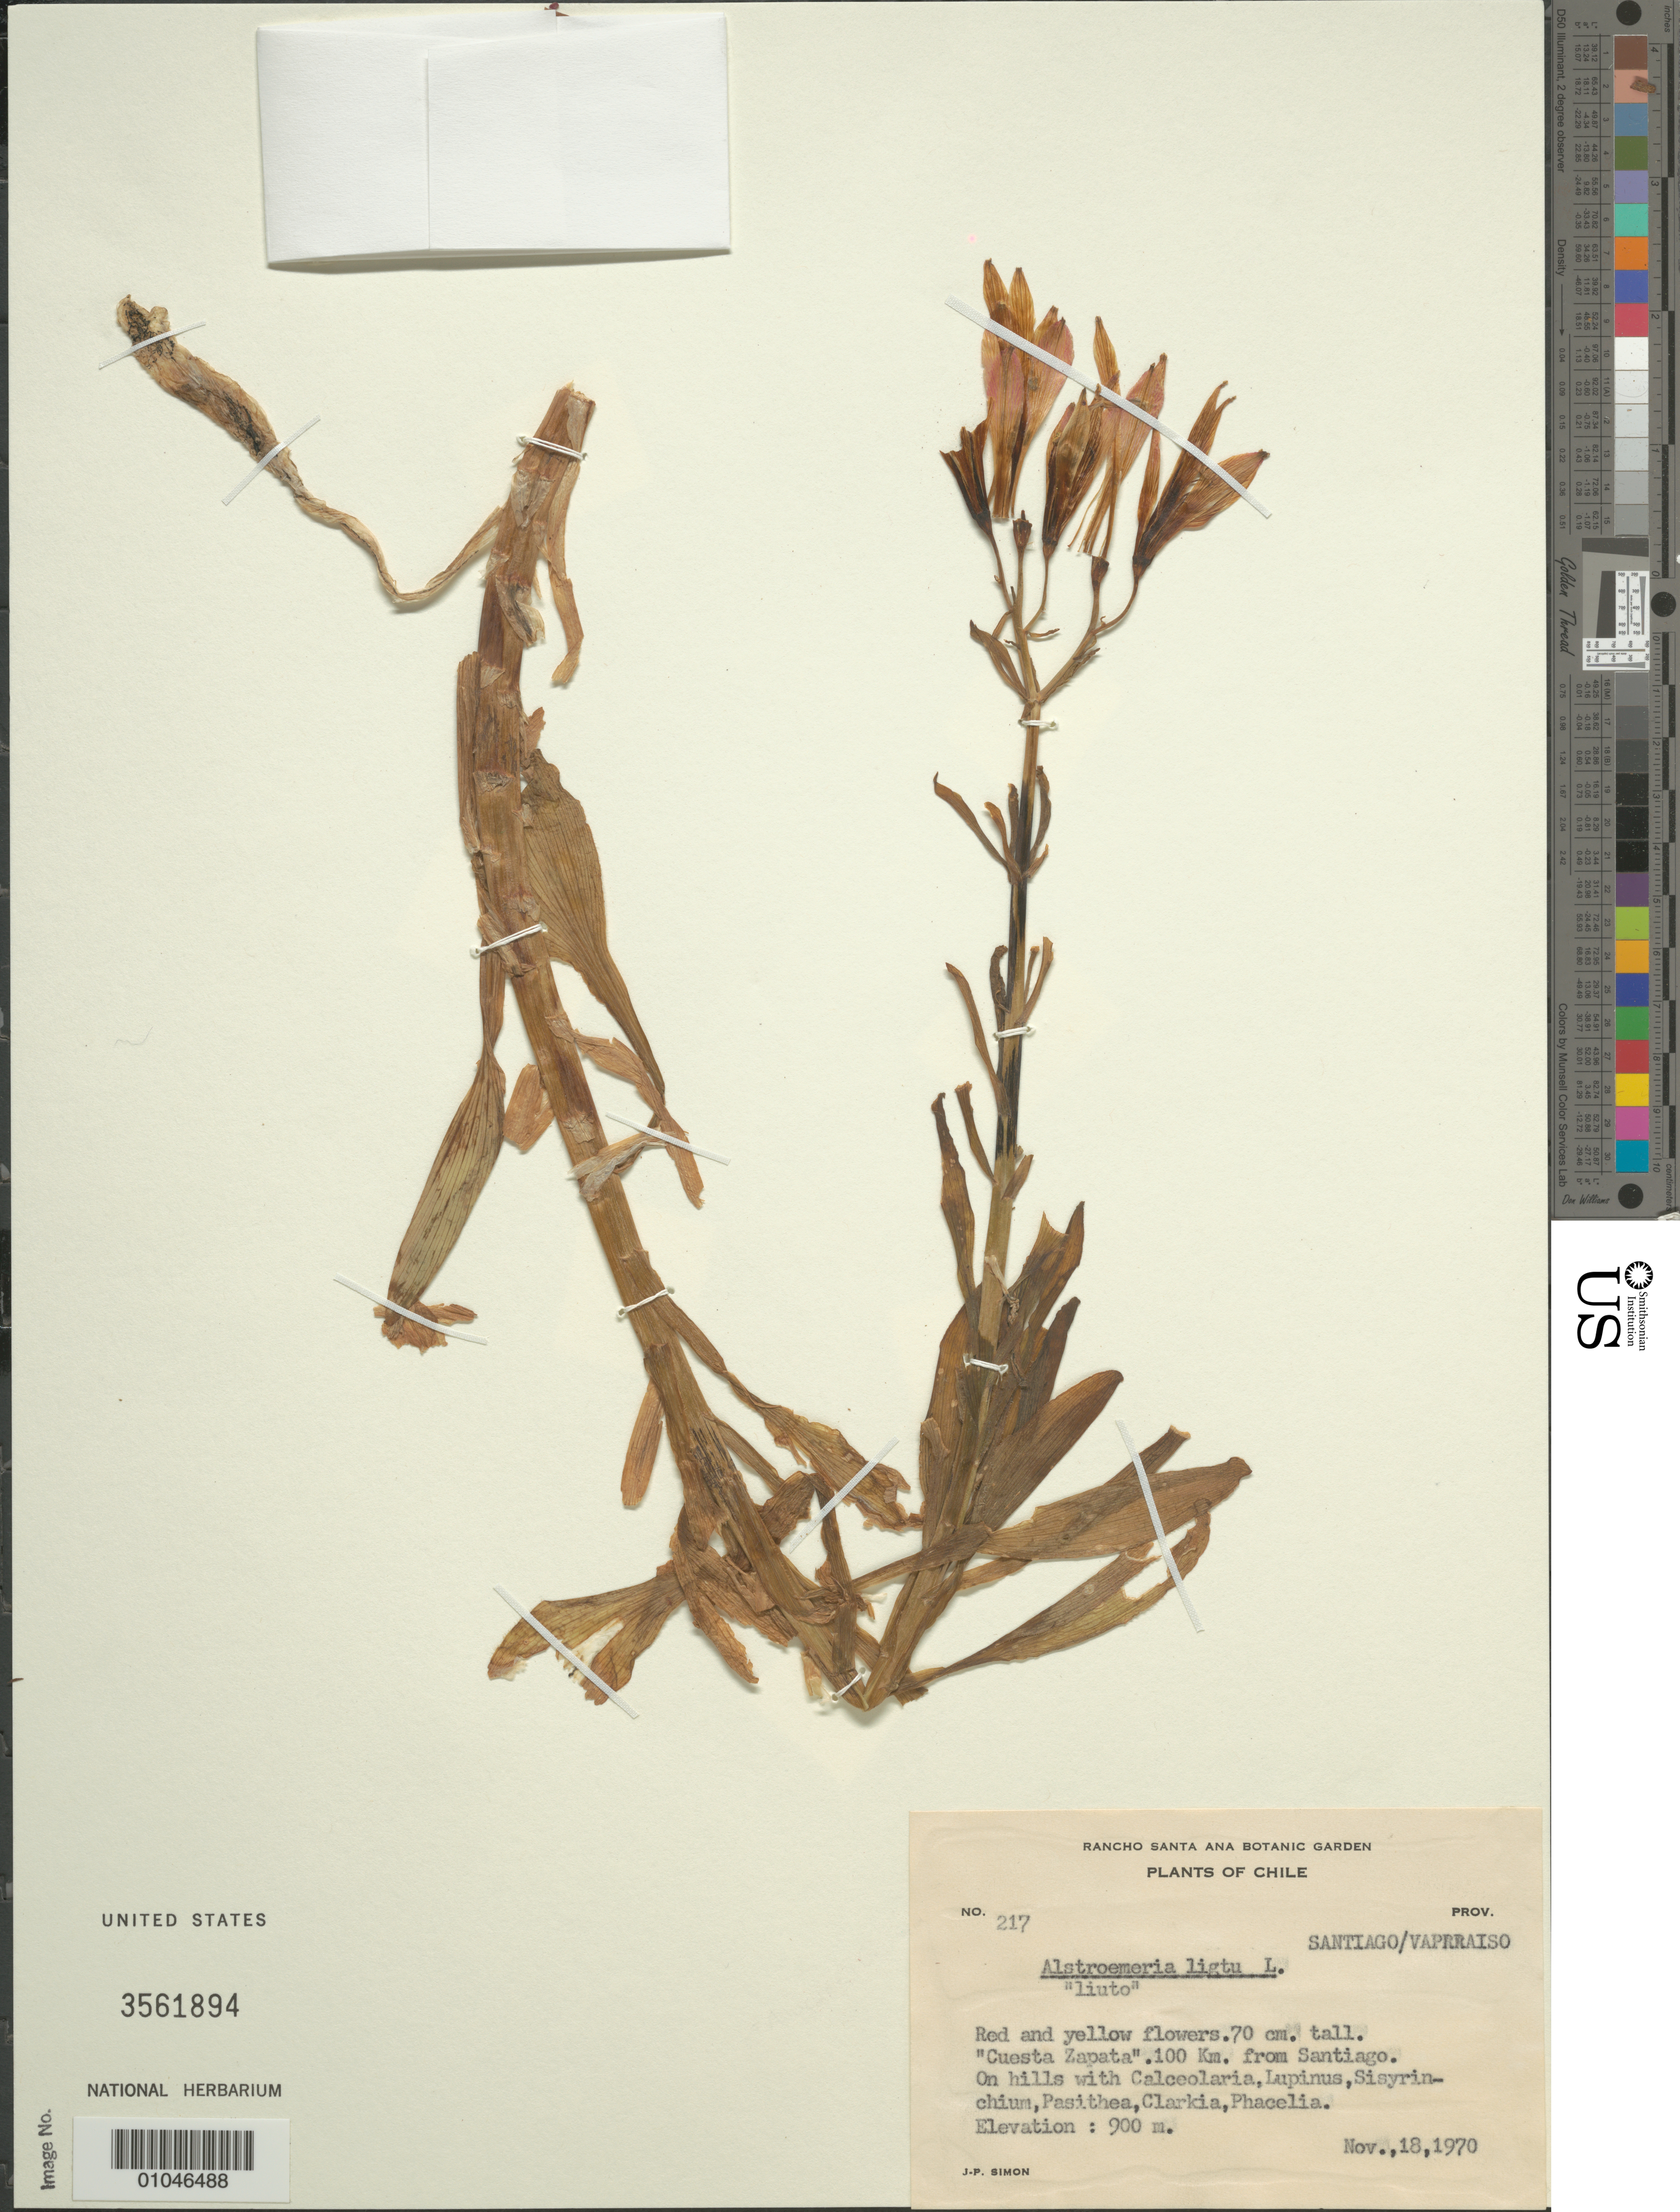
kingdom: Plantae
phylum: Tracheophyta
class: Liliopsida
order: Liliales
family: Alstroemeriaceae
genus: Alstroemeria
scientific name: Alstroemeria ligtu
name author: L.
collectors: J.-P. Simon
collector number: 217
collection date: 1970-11-18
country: Chile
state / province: Región Metropolitana (RM) / Valparaíso (V)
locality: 100 km from Santiago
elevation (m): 900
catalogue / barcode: US 3561894